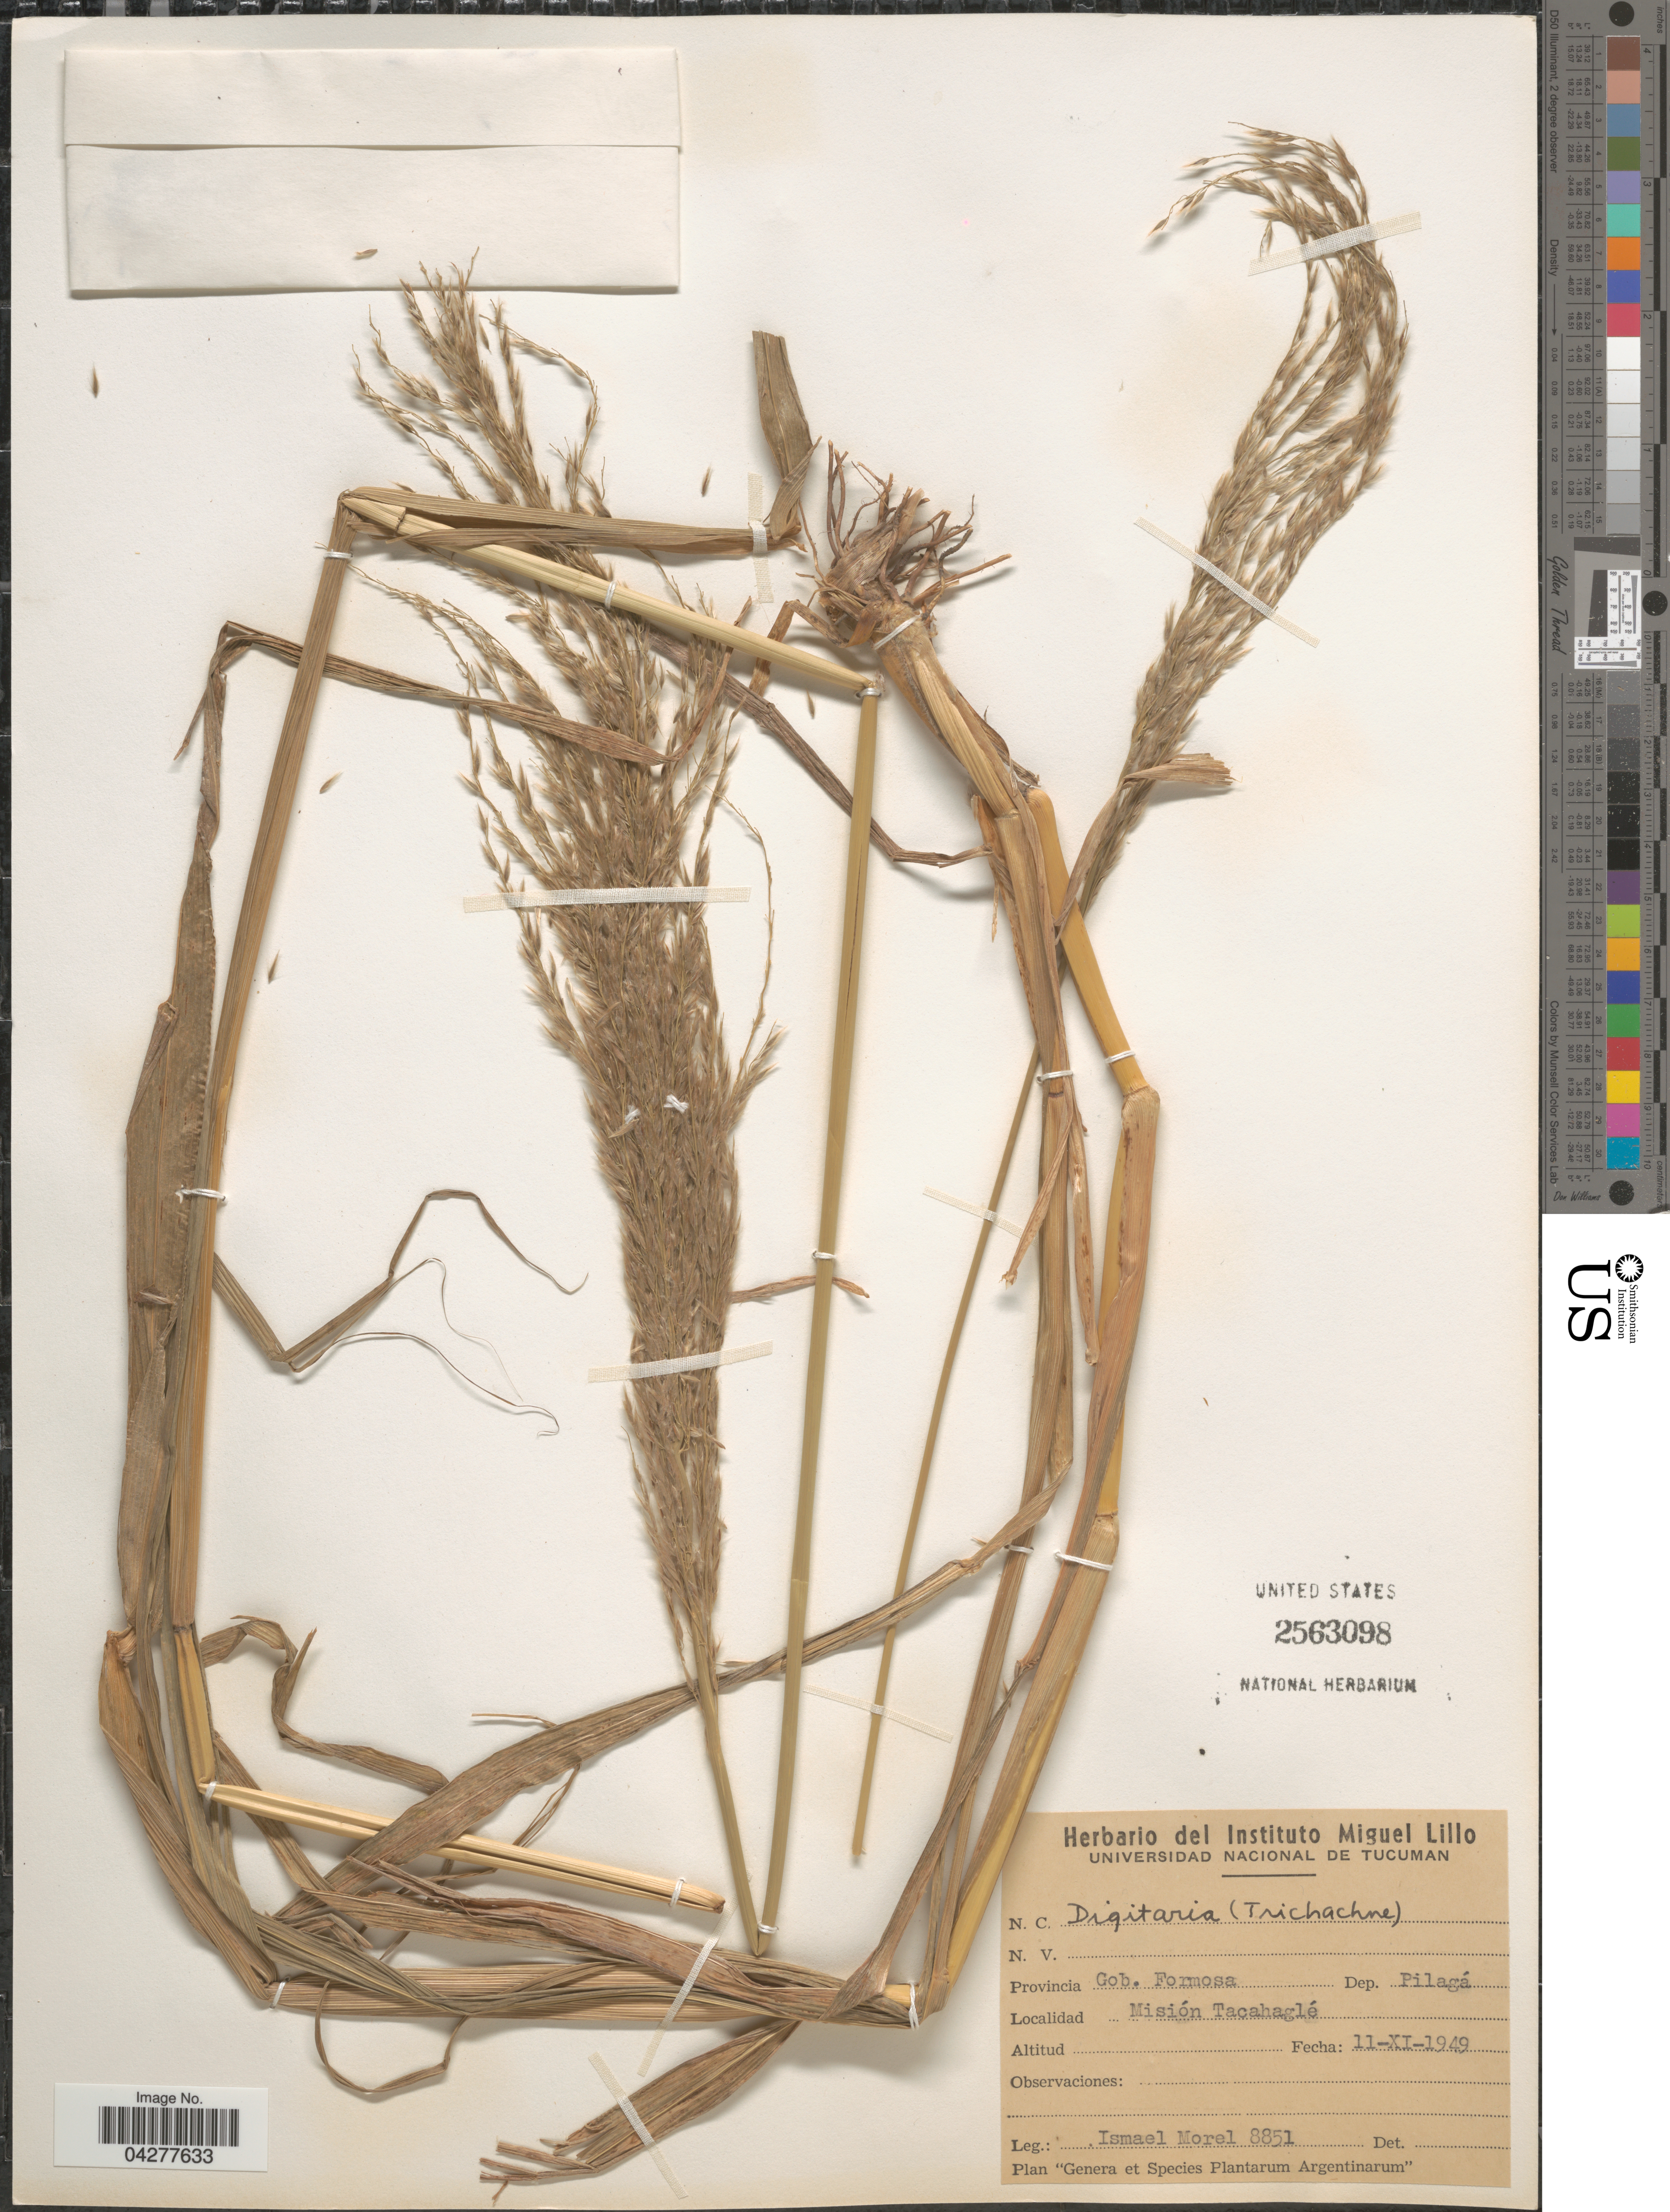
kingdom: Plantae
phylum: Tracheophyta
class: Liliopsida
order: Poales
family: Poaceae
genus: Digitaria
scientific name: Digitaria sp.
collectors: I. Morel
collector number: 8851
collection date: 1949-11-11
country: Argentina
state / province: Formosa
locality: Gob. Formosa. Dep. Pilagá. Misión Tacahaglé.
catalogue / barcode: US 2563098